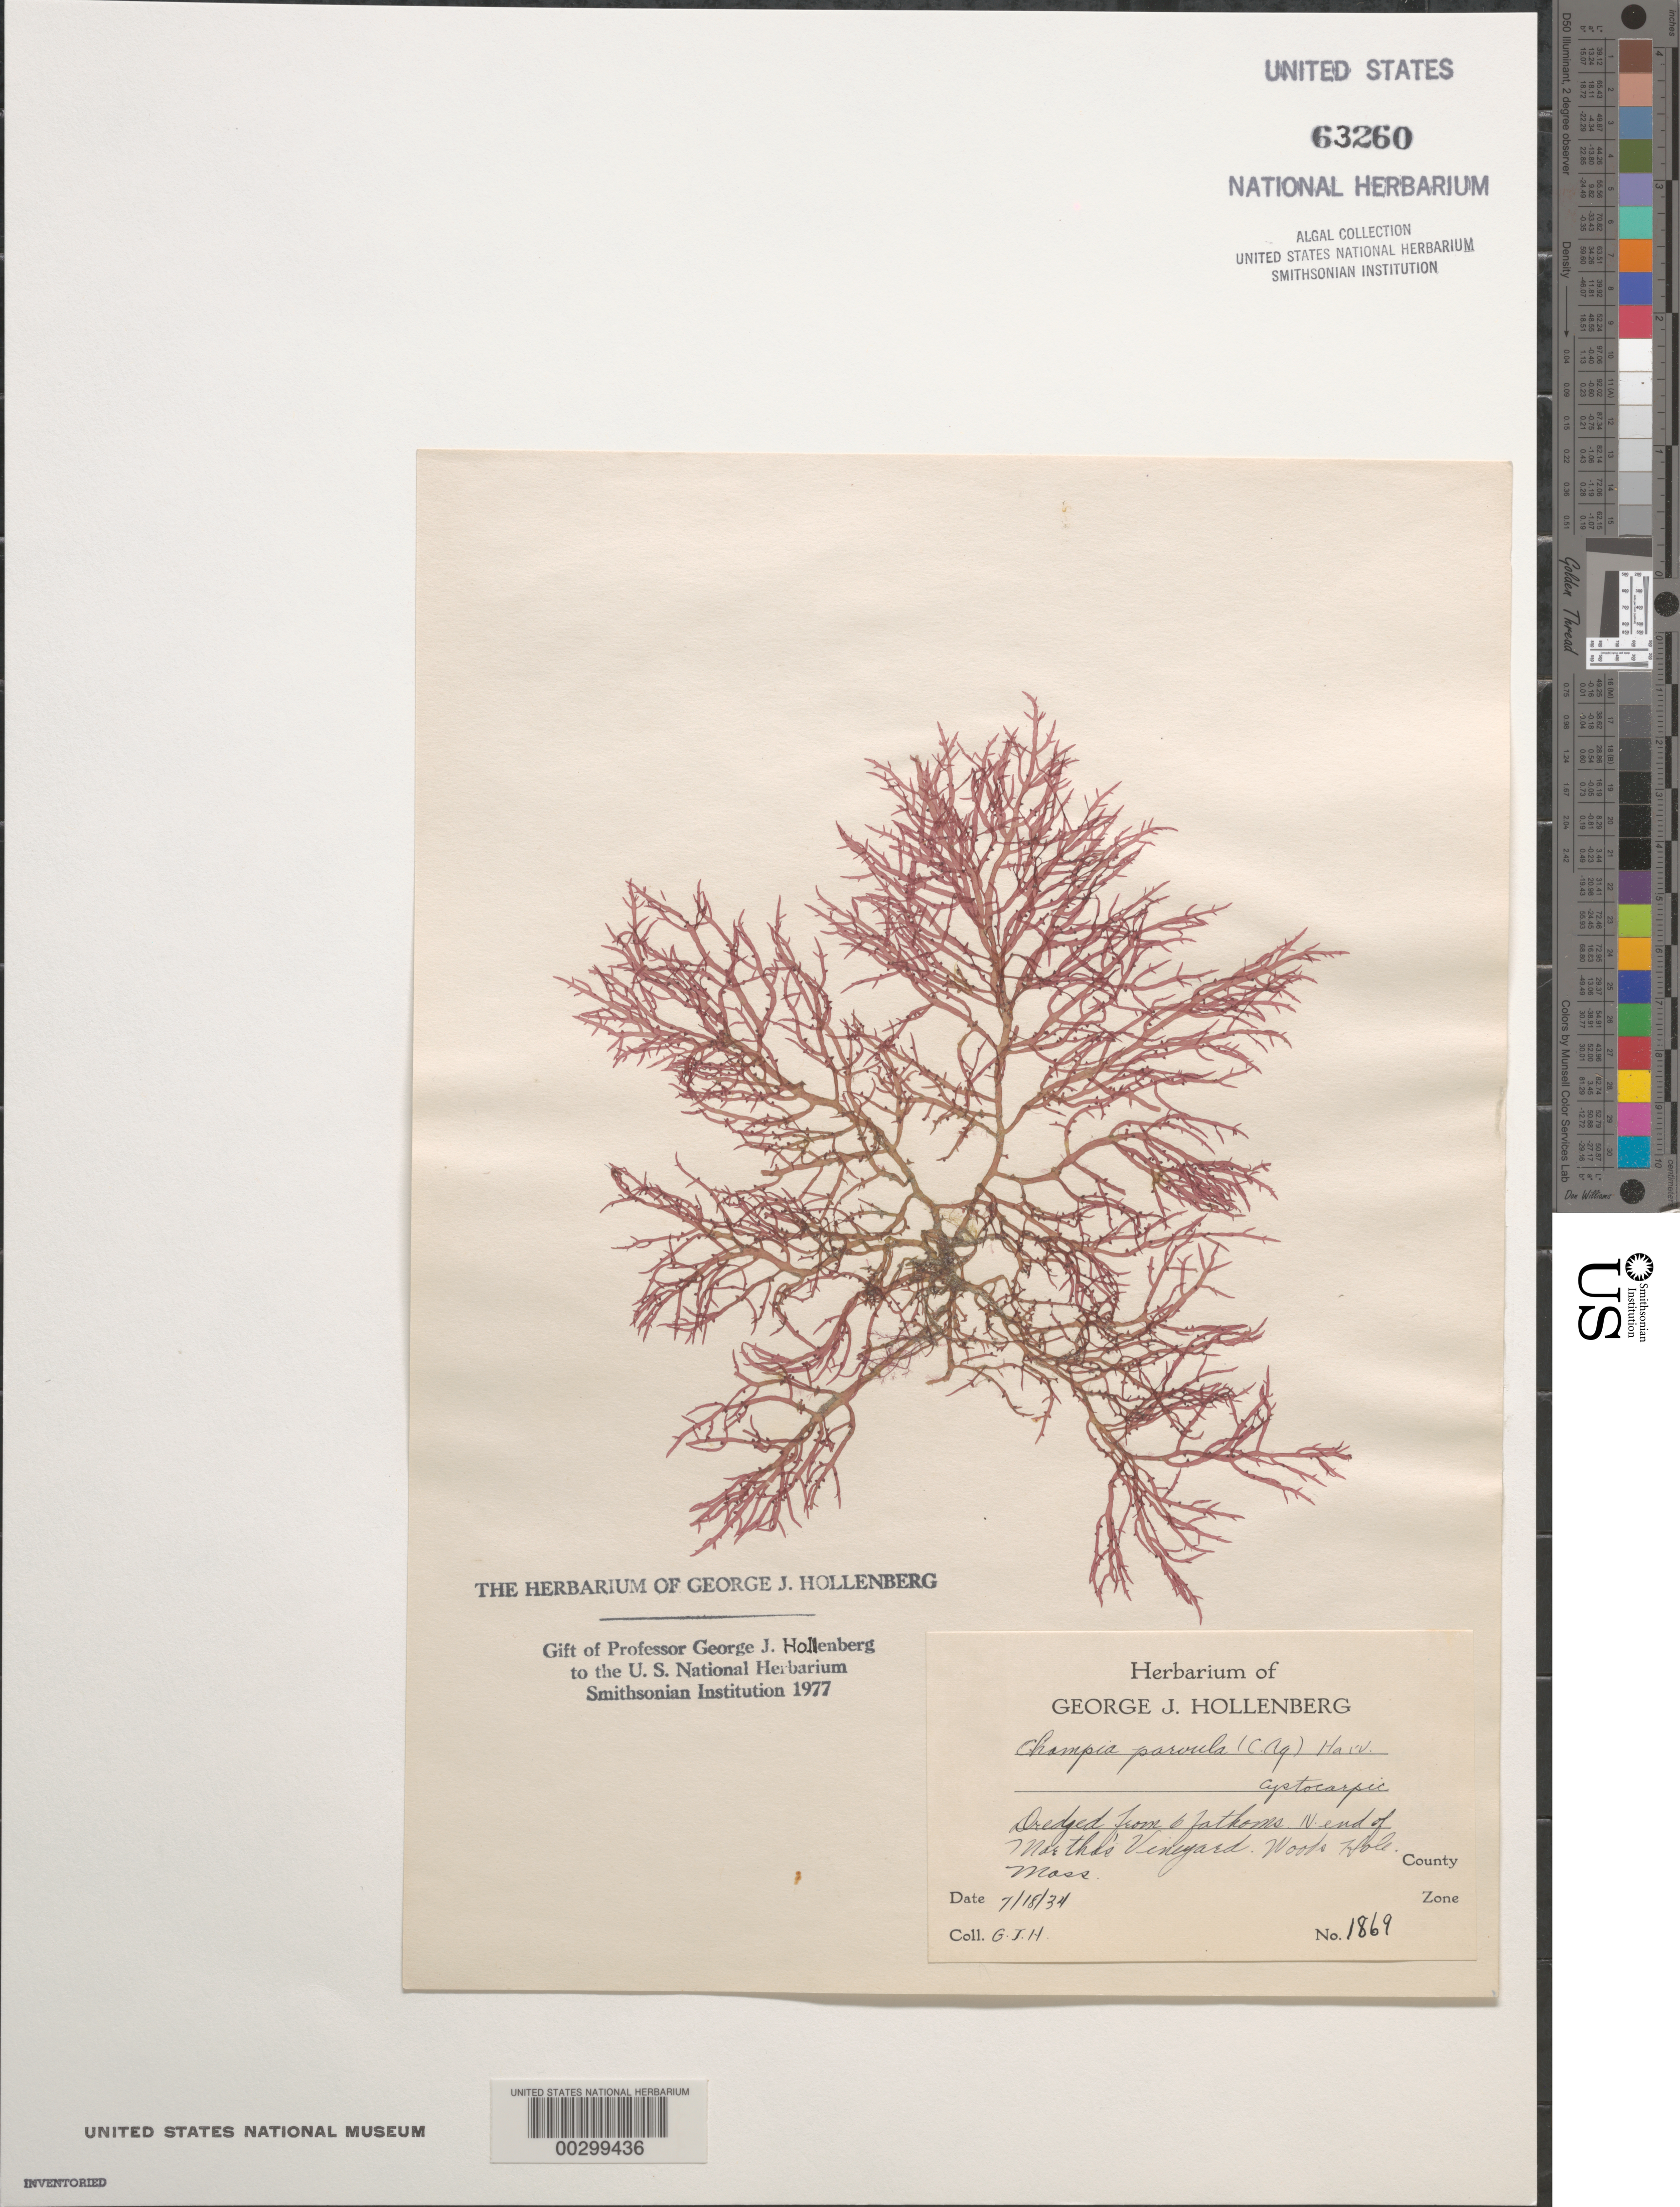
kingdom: Plantae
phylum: Rhodophyta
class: Florideophyceae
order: Rhodymeniales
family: Champiaceae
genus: Champia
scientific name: Champia parvula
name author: (C. Agardh) Harv.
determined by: Hollenberg, George J.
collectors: G. Hollenberg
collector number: GJH 1869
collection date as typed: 18 Jul 1934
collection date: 1934-07-18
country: United States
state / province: Massachusetts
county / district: Dukes County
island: Martha's Vineyard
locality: Off northern Martha's Vineyard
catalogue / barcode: US 63260